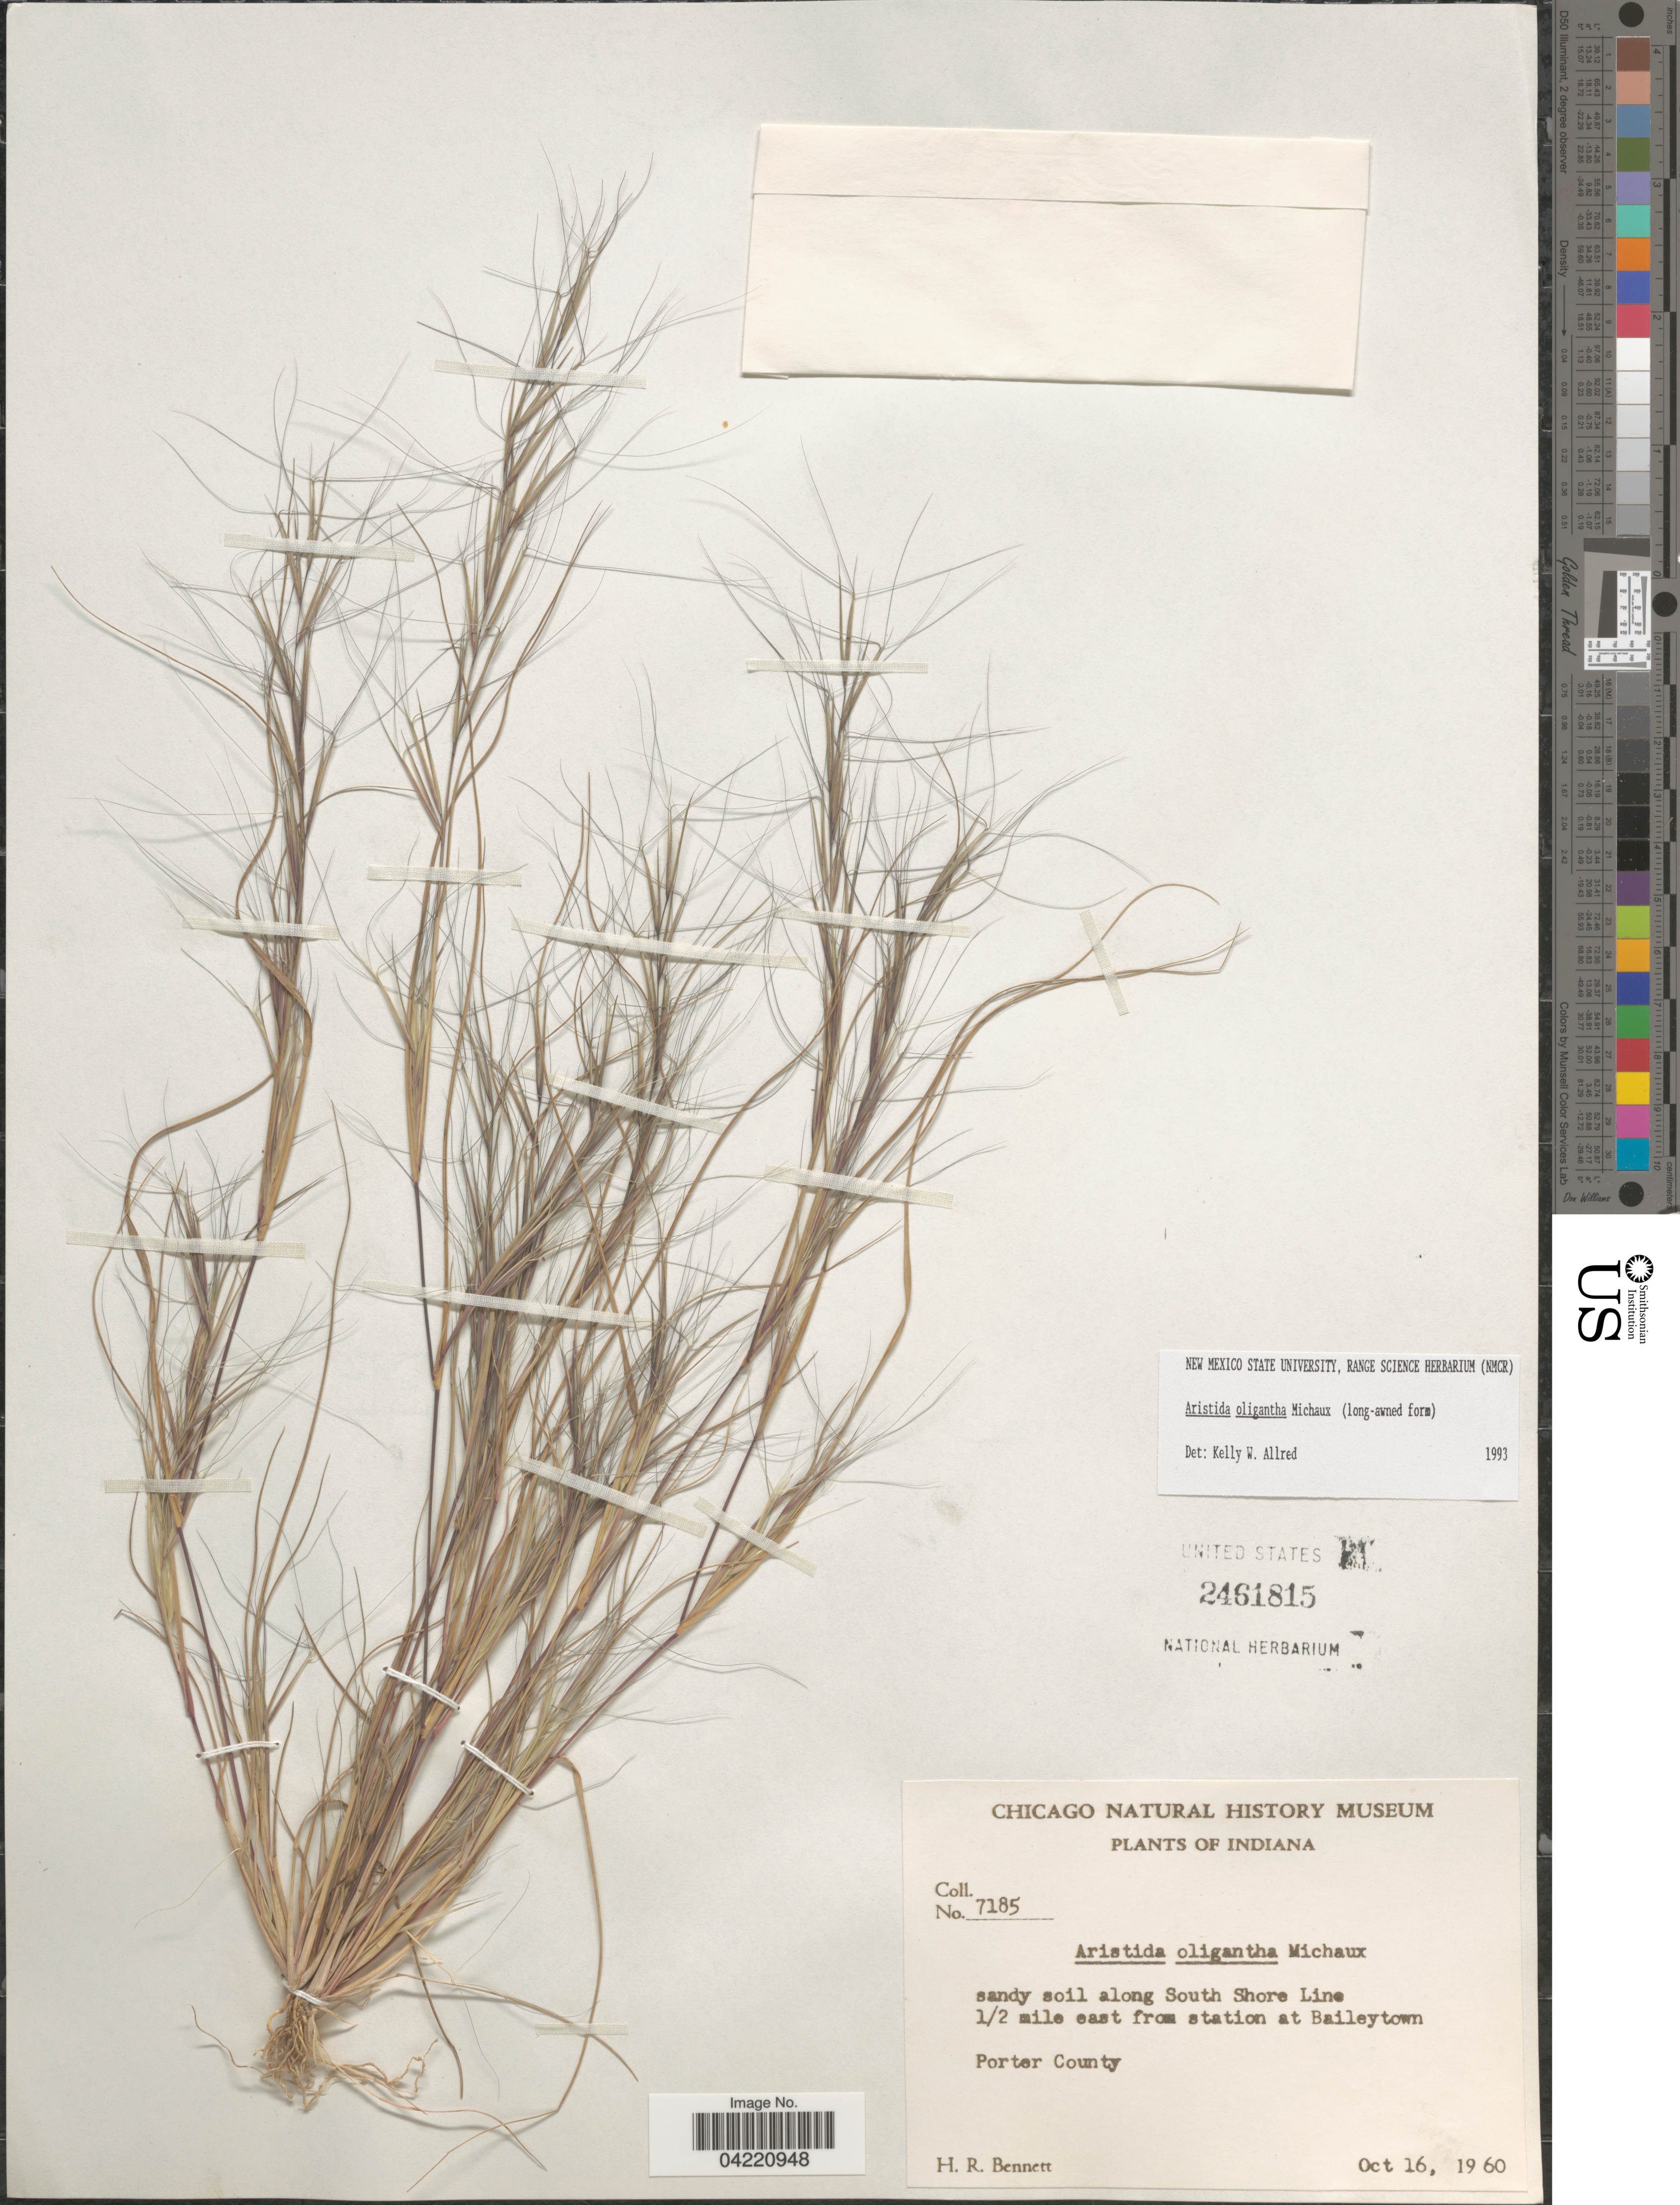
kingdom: Plantae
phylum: Tracheophyta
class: Liliopsida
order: Poales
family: Poaceae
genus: Aristida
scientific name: Aristida oligantha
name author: Michx.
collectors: H. R. Bennett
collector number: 7185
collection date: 1960-10-16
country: United States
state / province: Indiana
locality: Sandy soil along South Shore Line. ½ mile east from station at Baileytown. Porter County.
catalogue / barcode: US 2461815